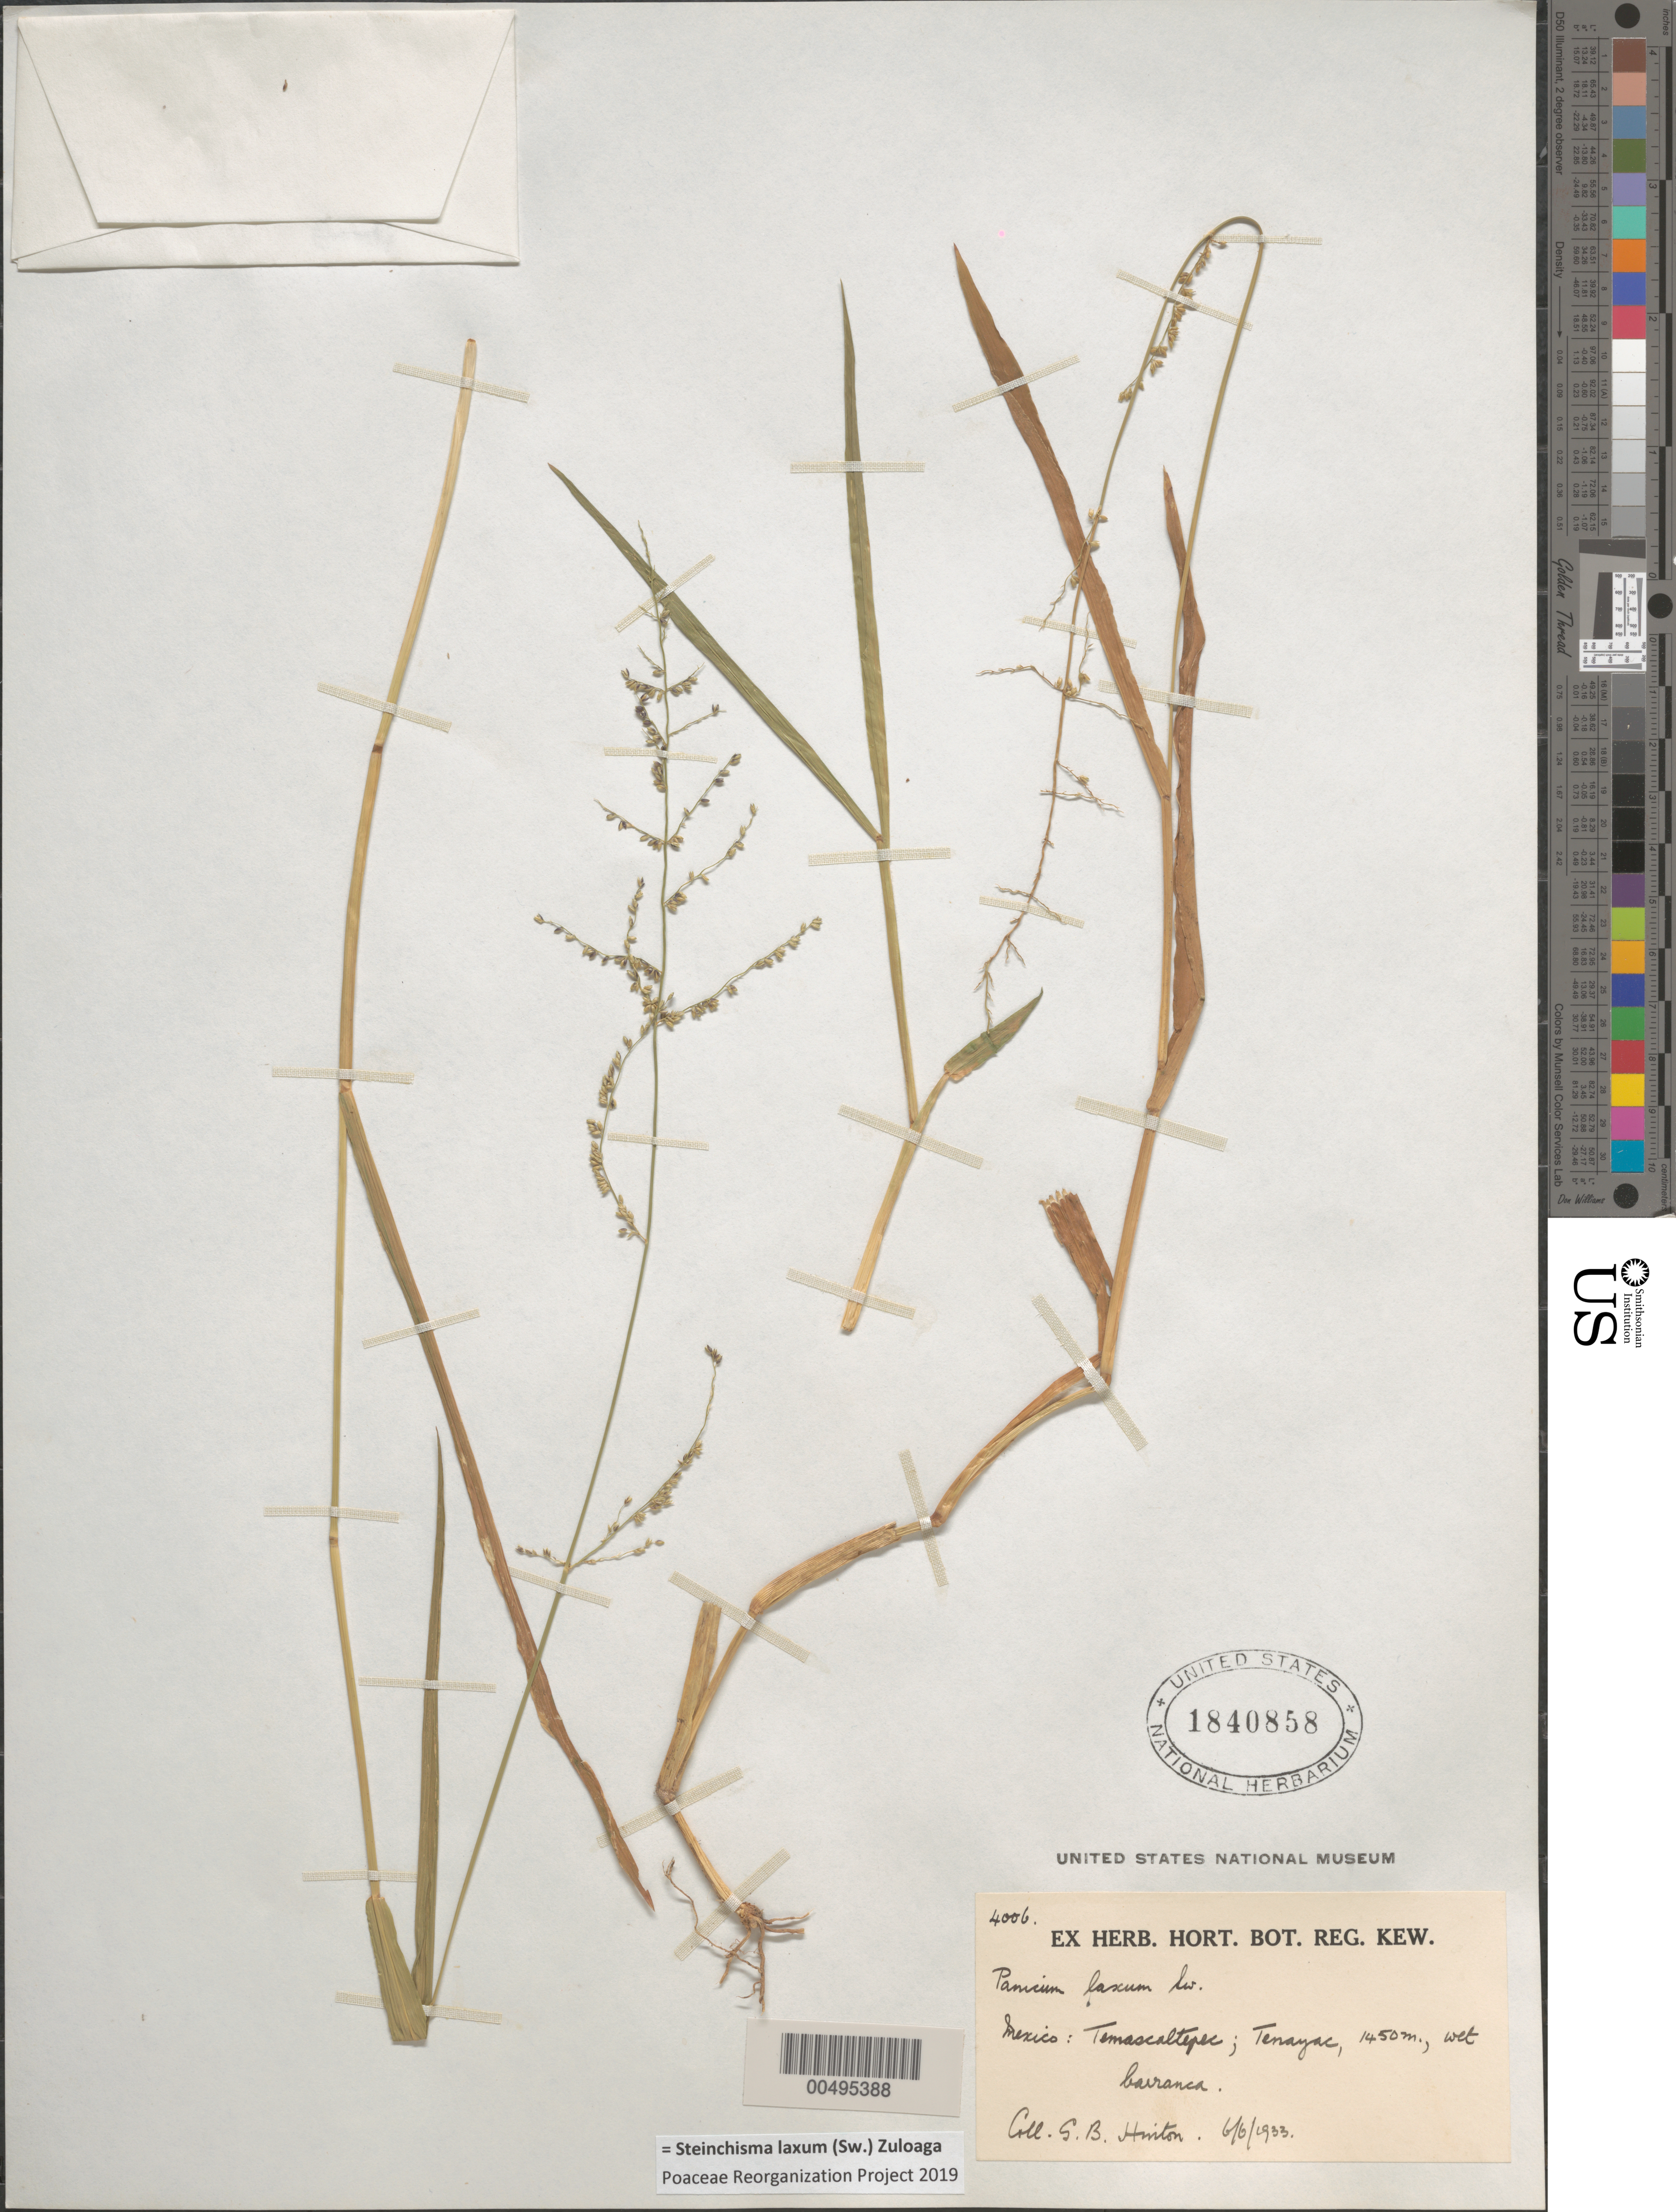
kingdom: Plantae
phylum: Tracheophyta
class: Liliopsida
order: Poales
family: Poaceae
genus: Panicum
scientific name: Panicum laxum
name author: Sw.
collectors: G. B. Hinton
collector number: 4006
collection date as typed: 6 Jun 1933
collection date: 1933-06-06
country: Mexico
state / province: México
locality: Temascaltepec, Tenayac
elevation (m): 1450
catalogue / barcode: US 1840858